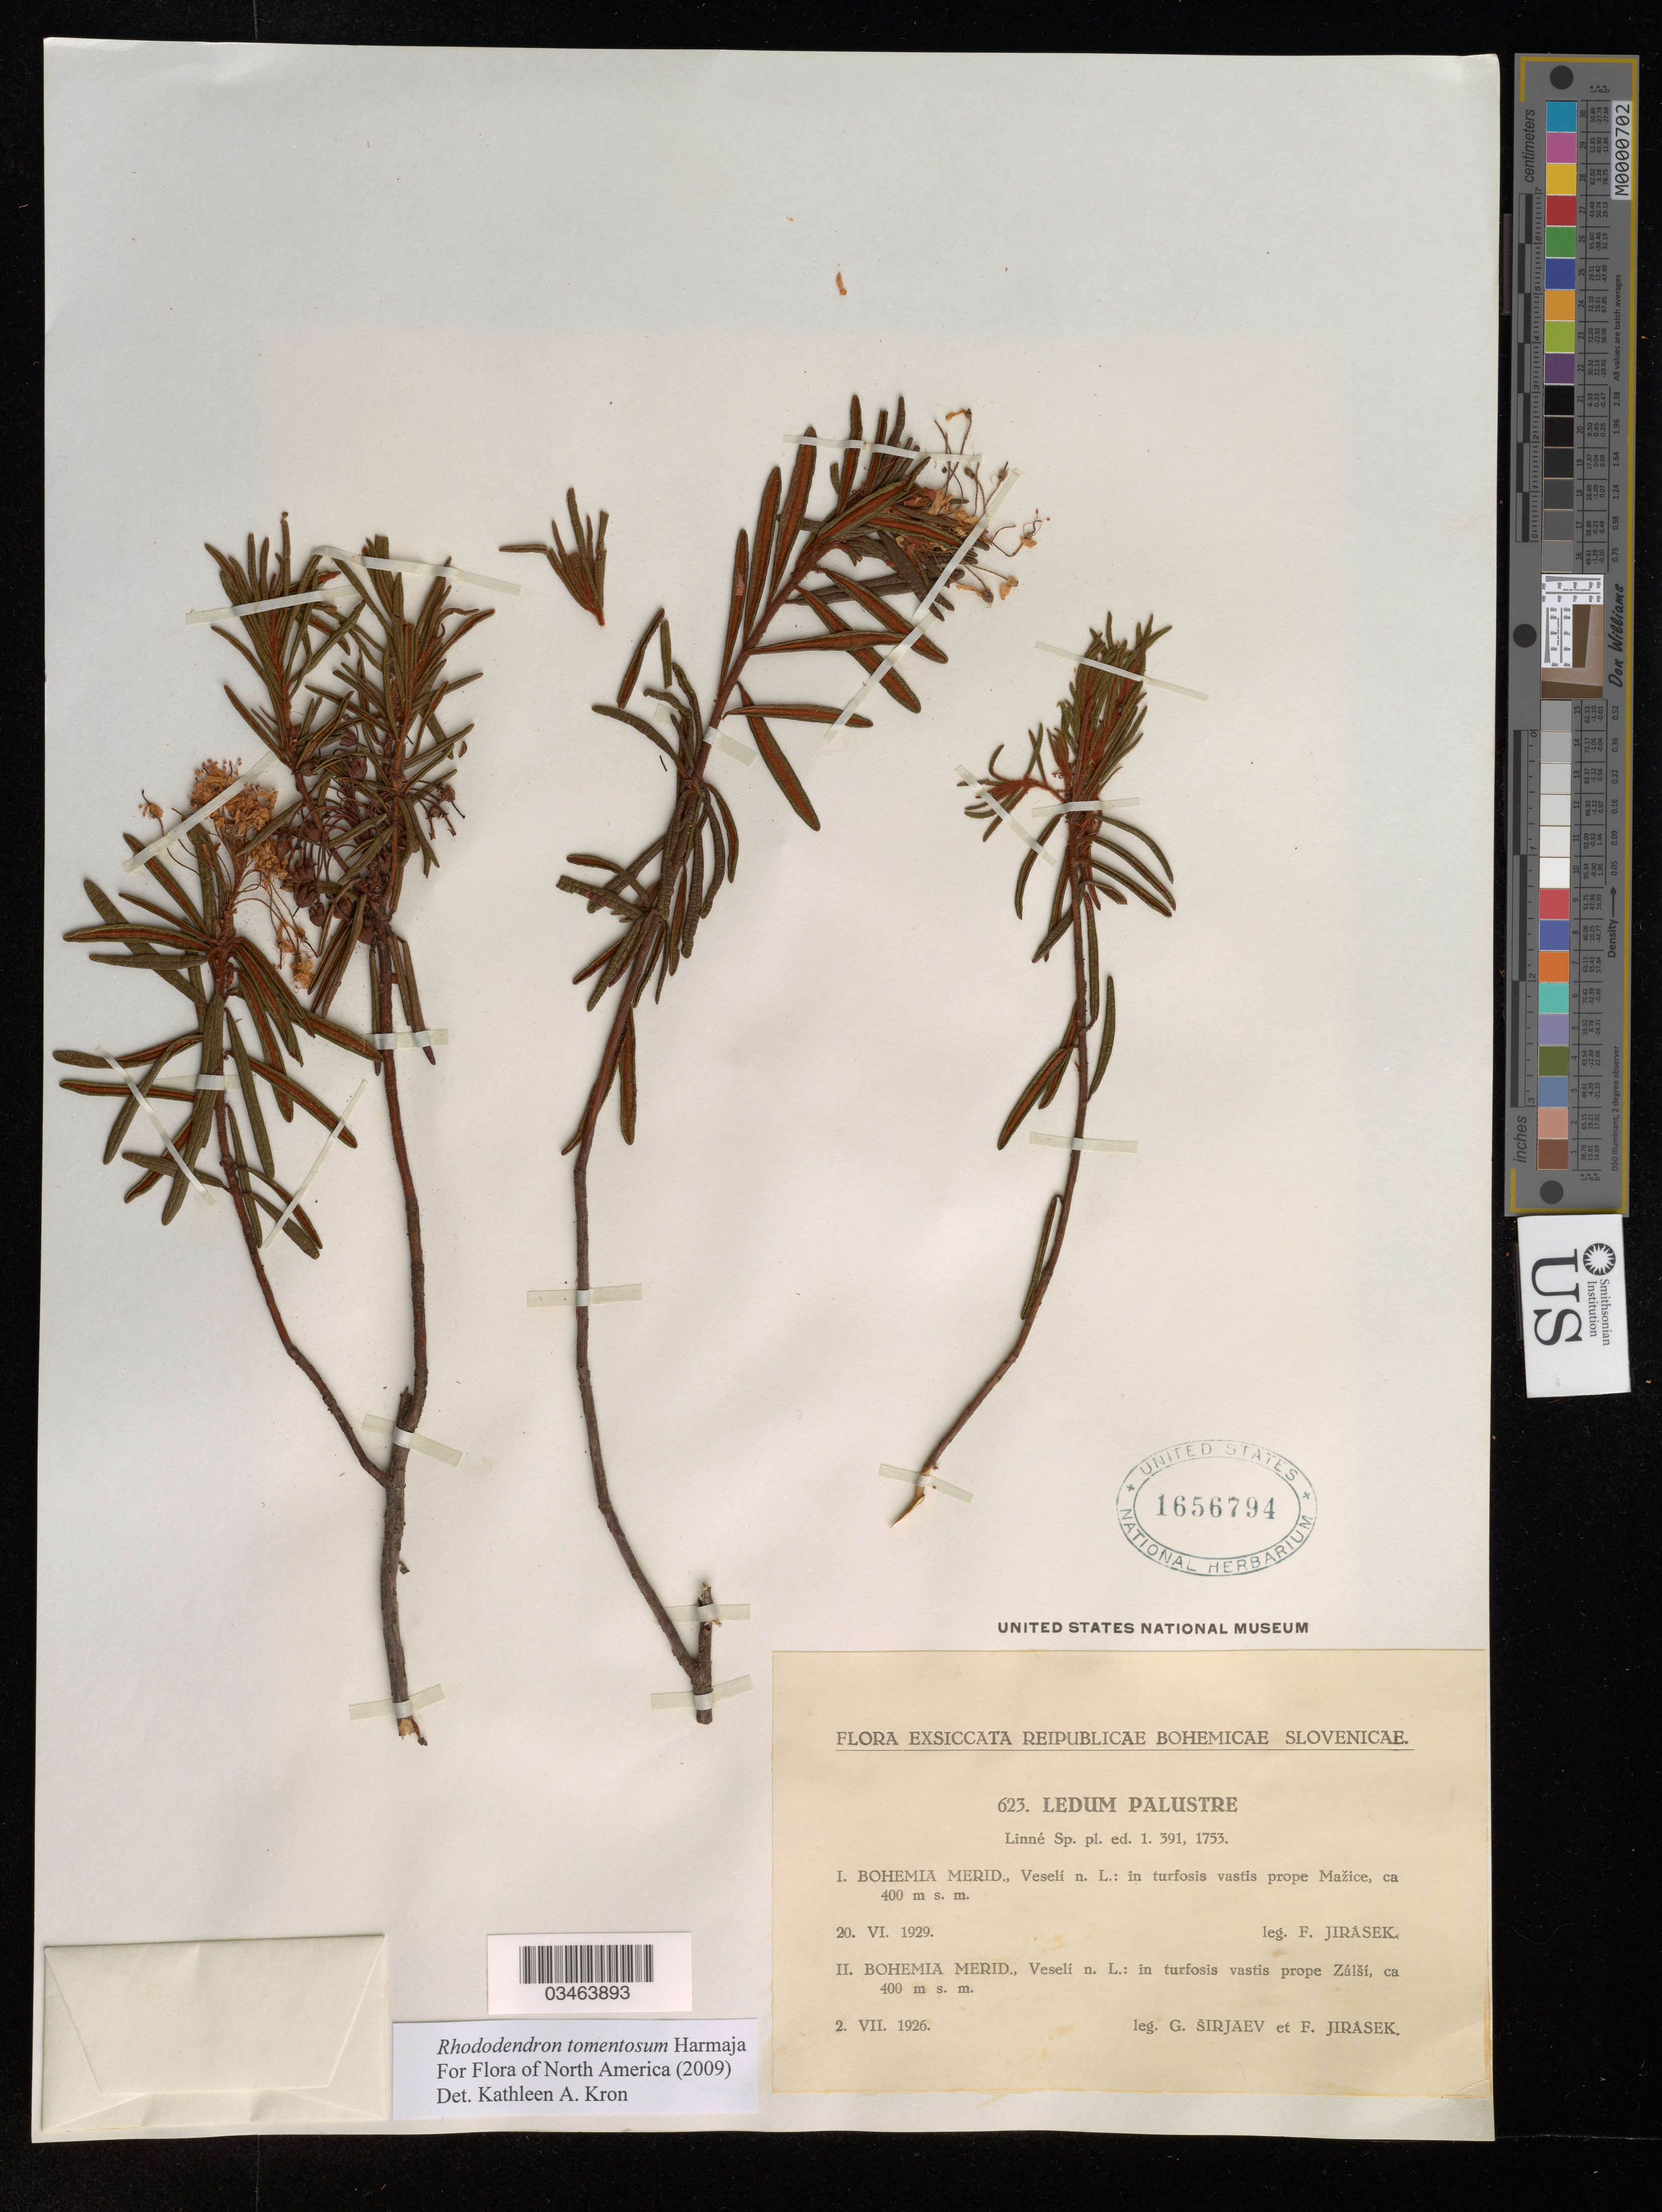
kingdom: Plantae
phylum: Tracheophyta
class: Magnoliopsida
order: Ericales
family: Ericaceae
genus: Rhododendron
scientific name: Rhododendron tomentosum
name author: Harmaja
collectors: F. Jirasek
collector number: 623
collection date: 1929-06-20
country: Czechia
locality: Bohemia Merid., Veselí n. L.: in turfosis vastis prope Mazice.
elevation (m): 400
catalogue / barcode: US 1656794